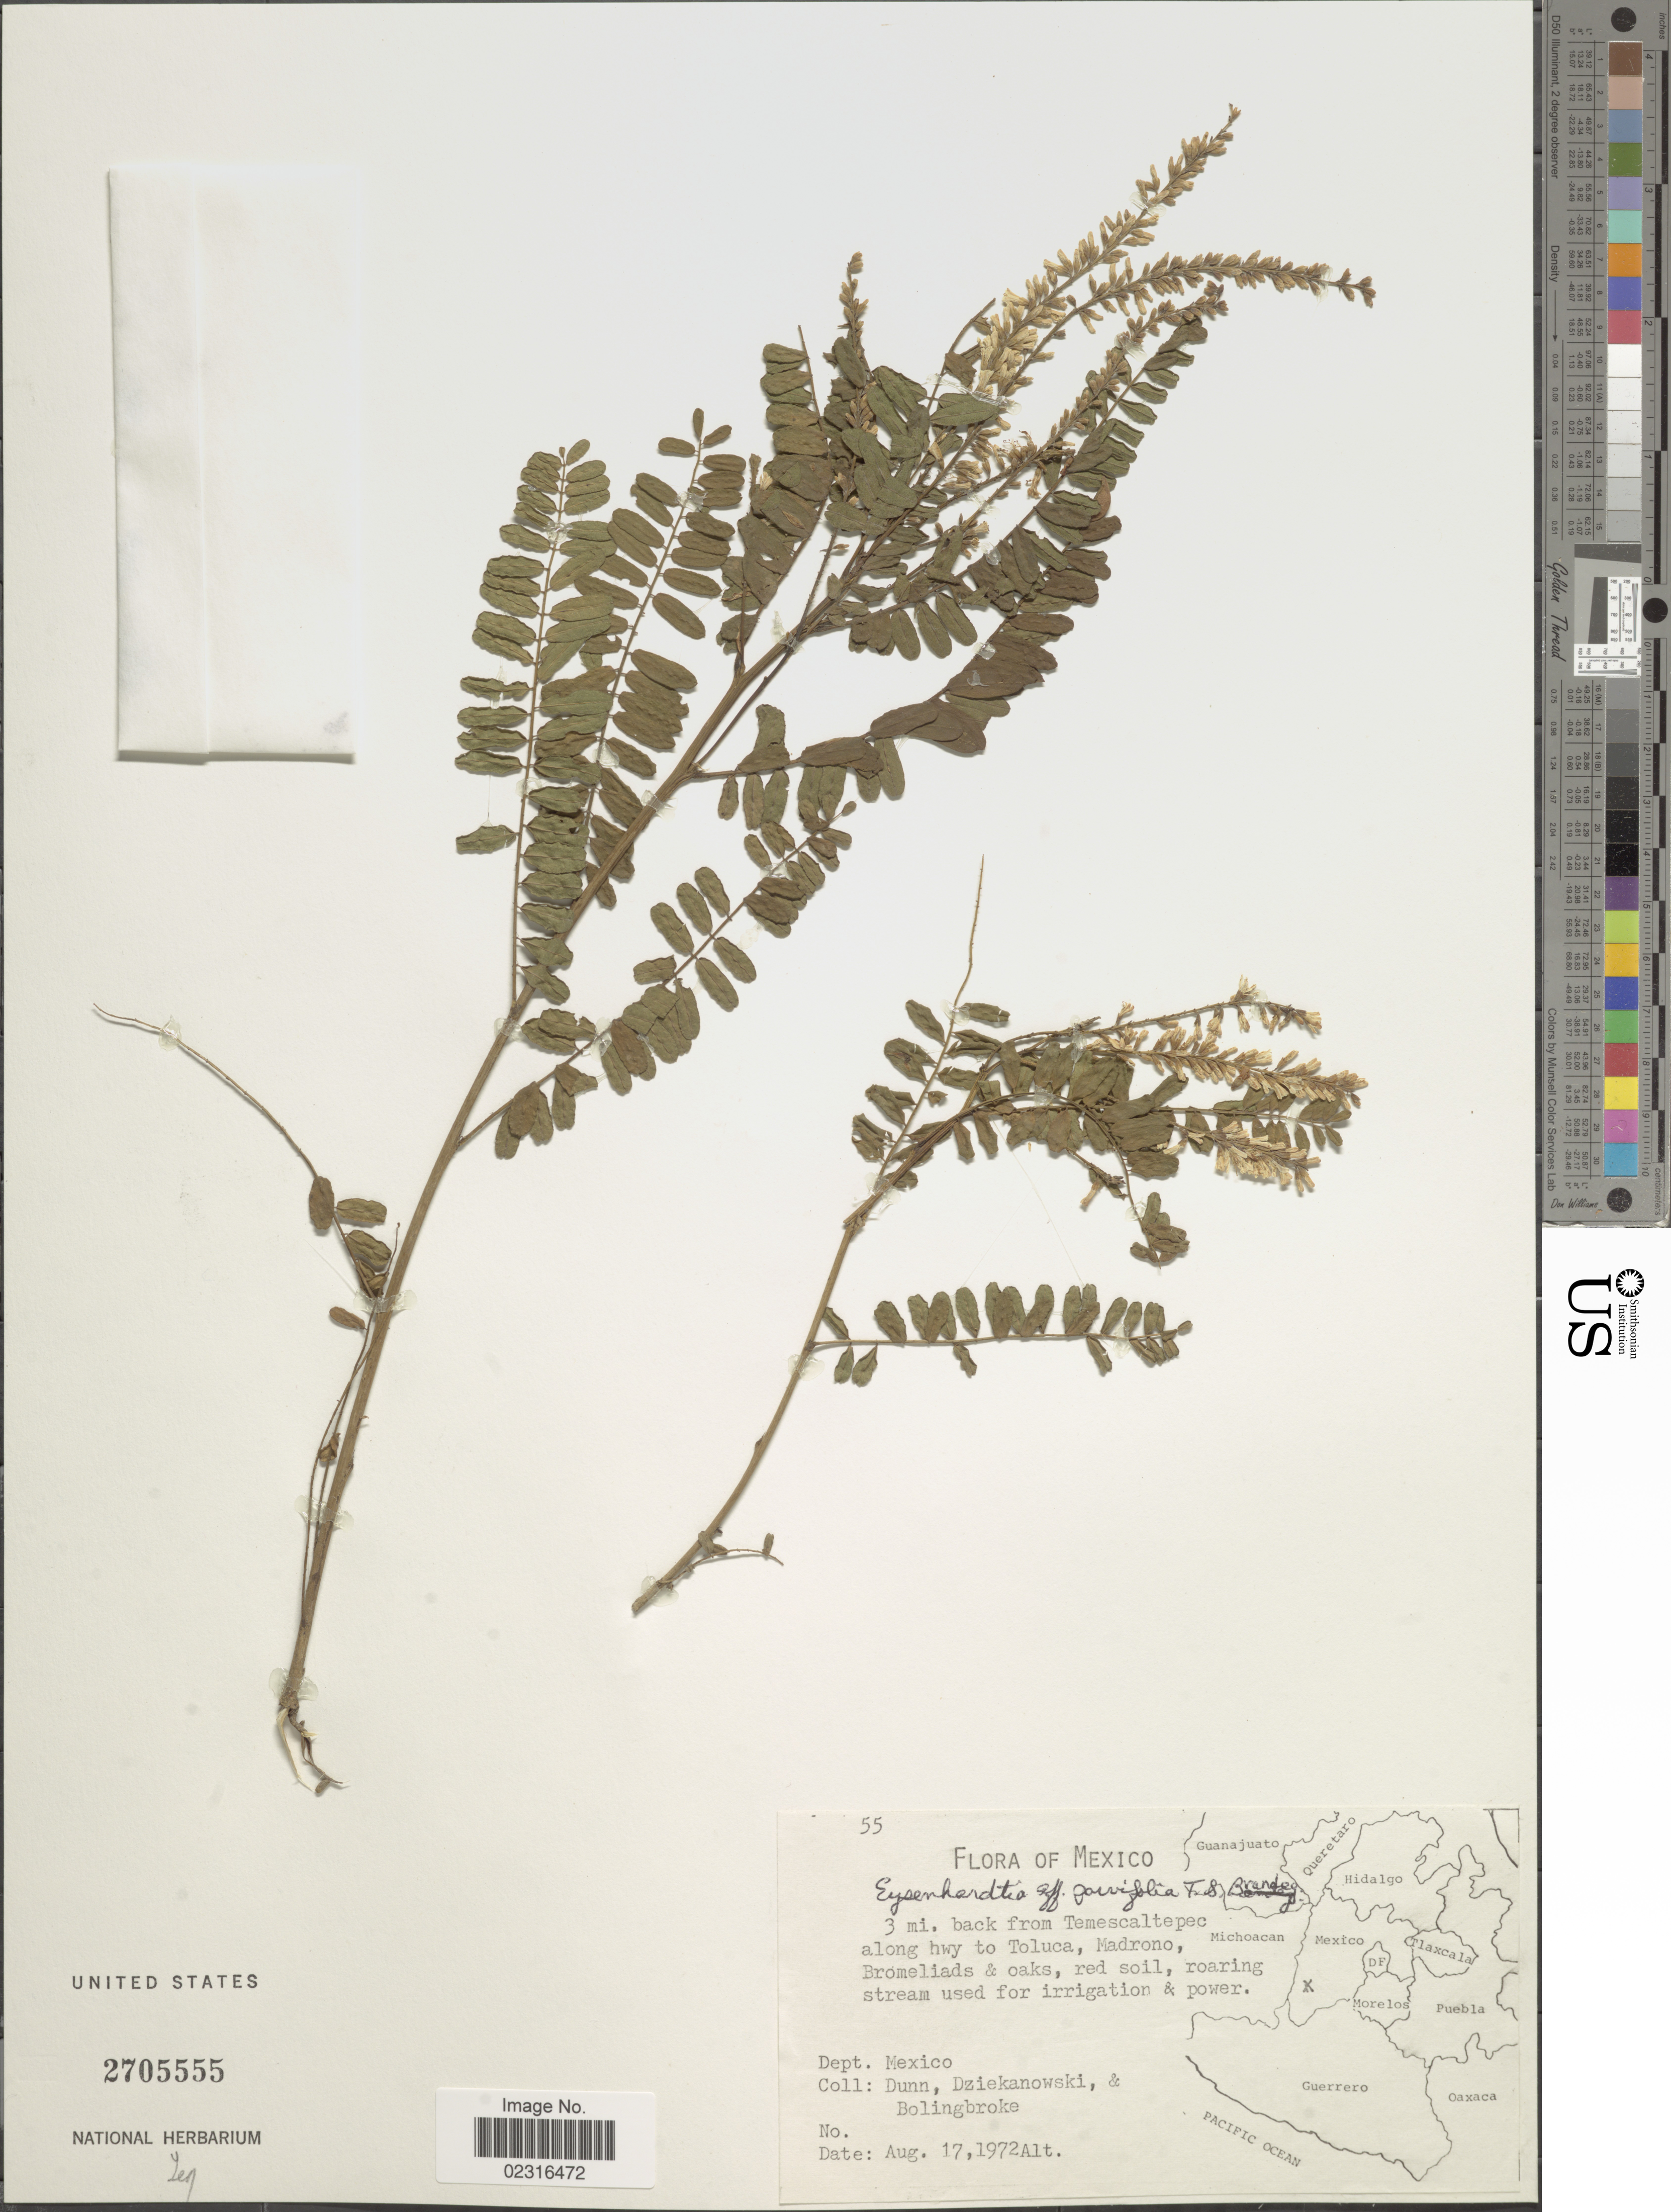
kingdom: Plantae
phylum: Tracheophyta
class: Magnoliopsida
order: Fabales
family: Fabaceae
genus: Eysenhardtia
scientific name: Eysenhardtia parvifolia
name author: Brandegee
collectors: -. Dziekanowski, Dunn, -- & -. Bolingbroke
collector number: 55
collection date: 1972-08-17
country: Mexico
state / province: México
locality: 3 mi. back from Temescaltepec along hwy to Toluca, Madrono, Bromeliads & oaks, red soil, roaring stream used for irrigation & power.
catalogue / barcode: US 2705555